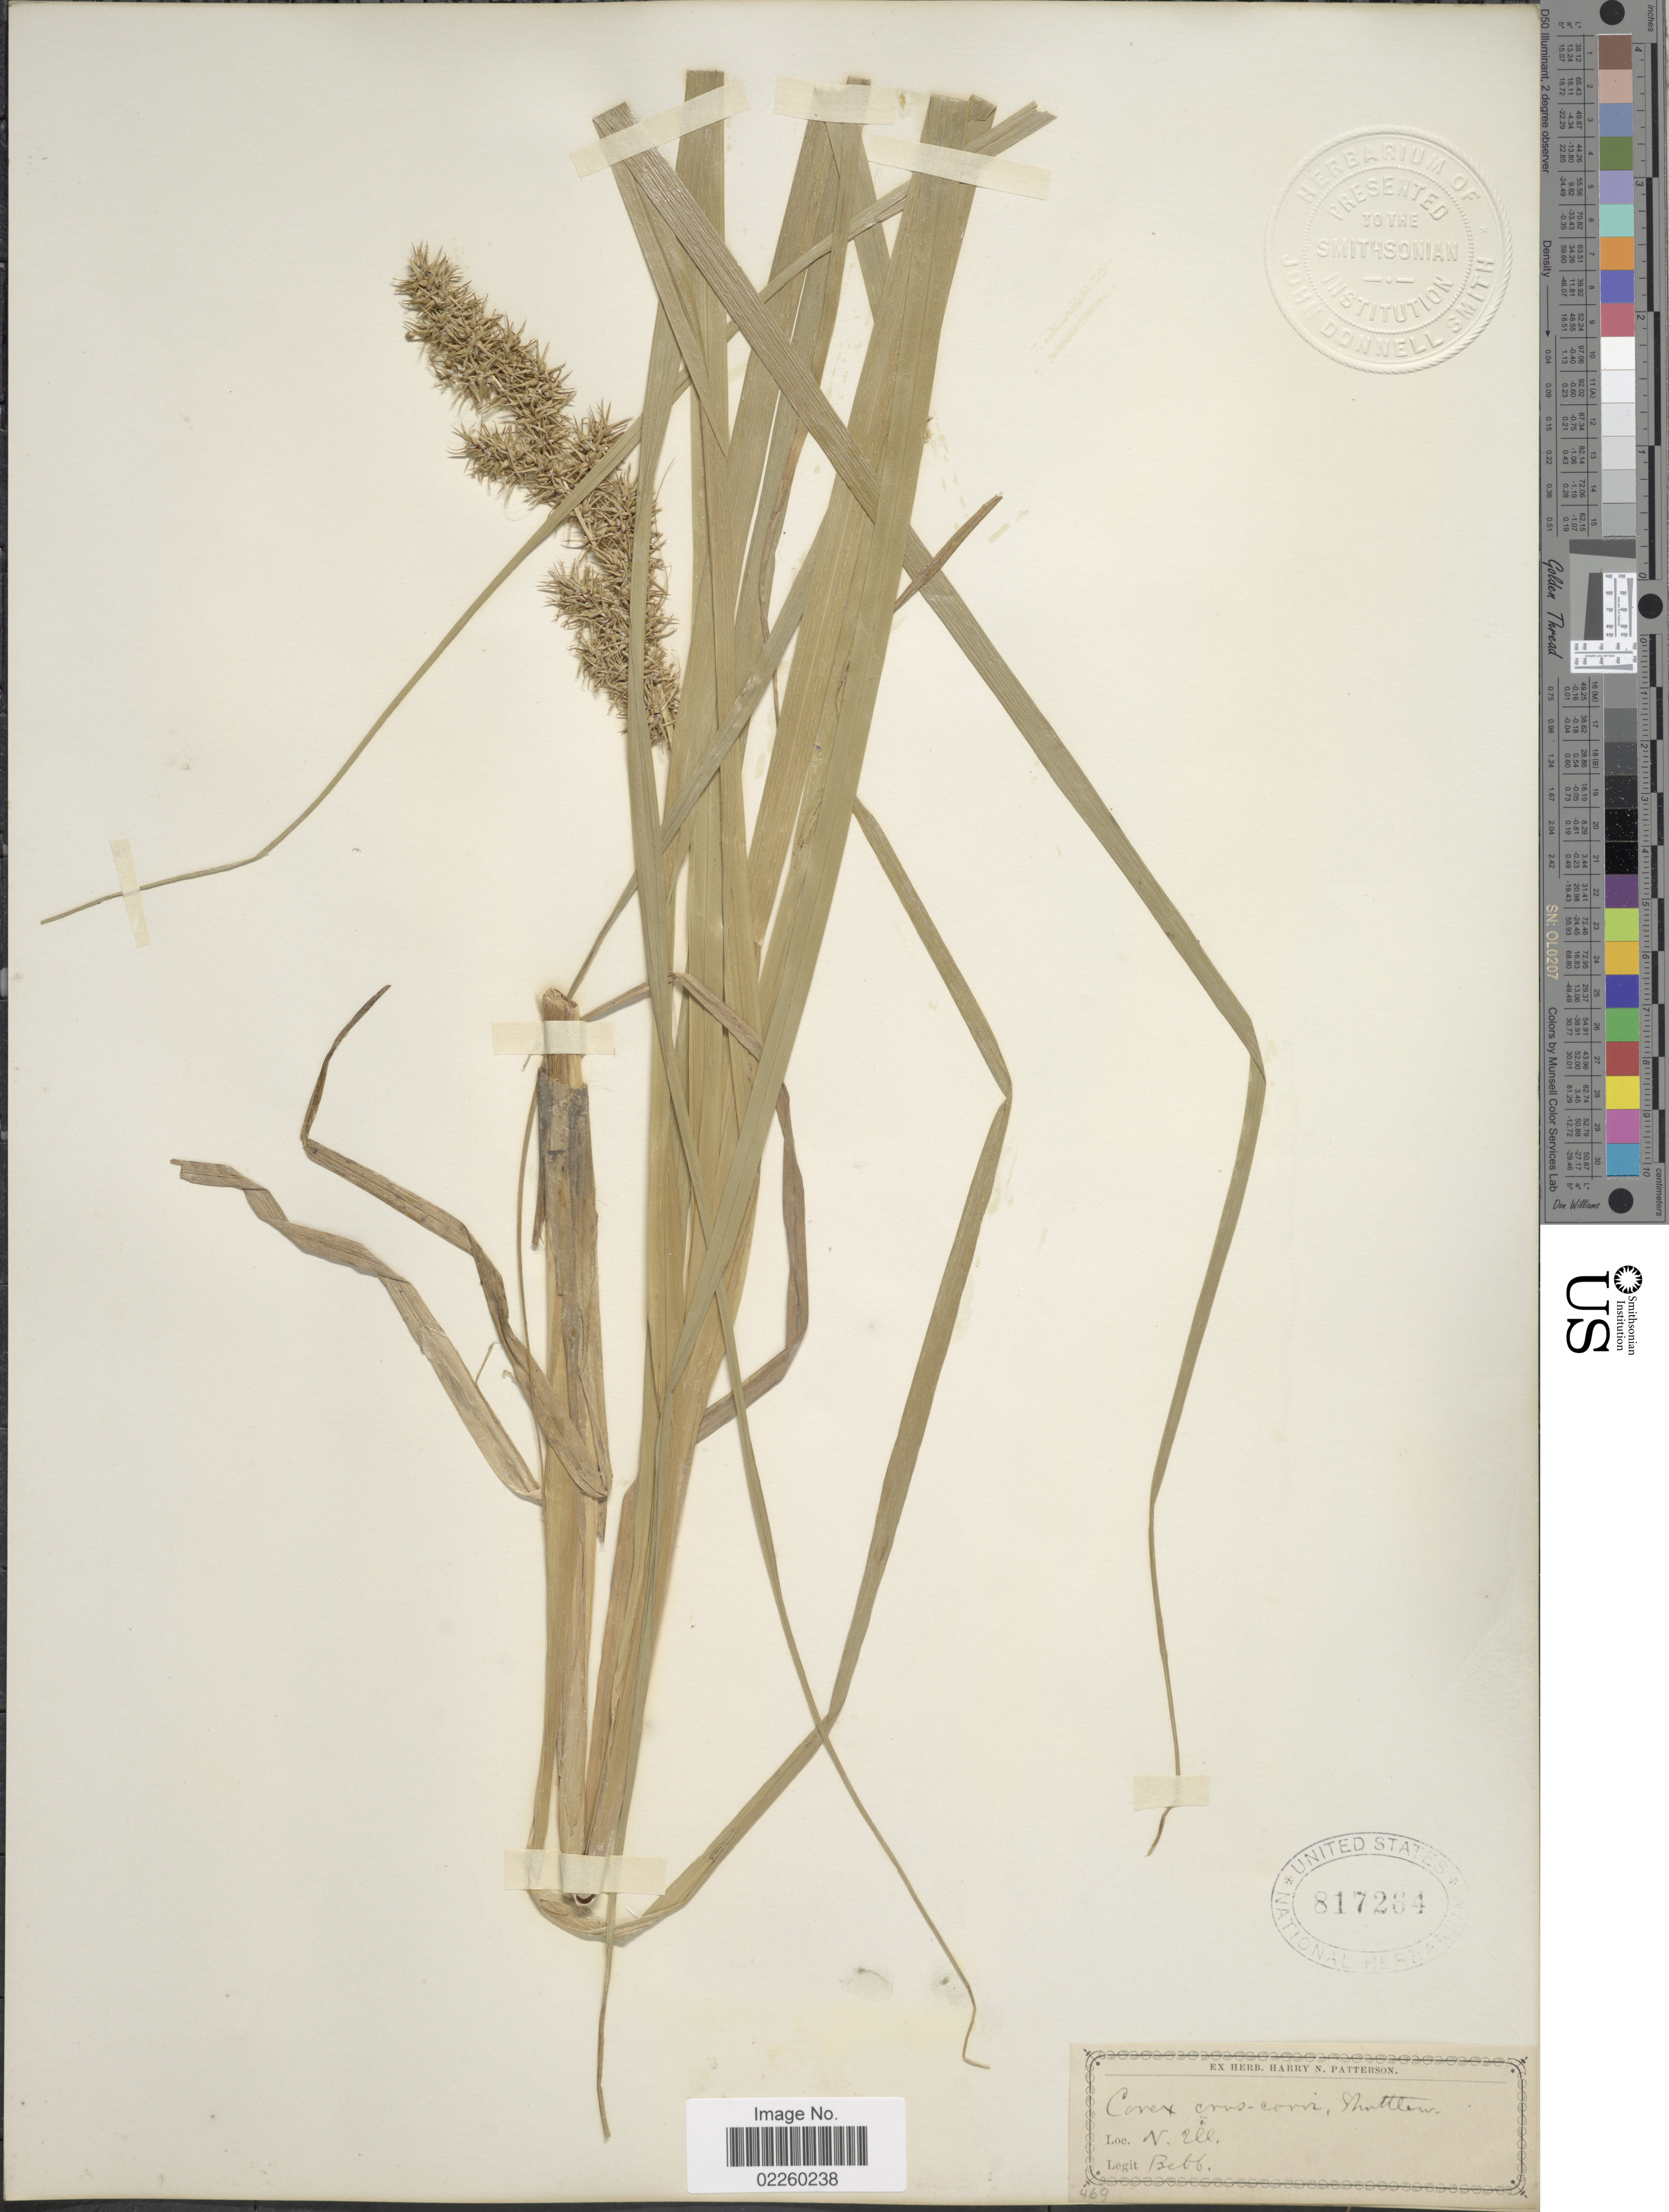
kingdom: Plantae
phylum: Tracheophyta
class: Liliopsida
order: Poales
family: Cyperaceae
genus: Carex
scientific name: Carex crus-corvi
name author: Shuttlew. ex Kunze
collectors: -. Bebb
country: United States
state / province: Illinois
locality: N. Ill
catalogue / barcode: US 817264